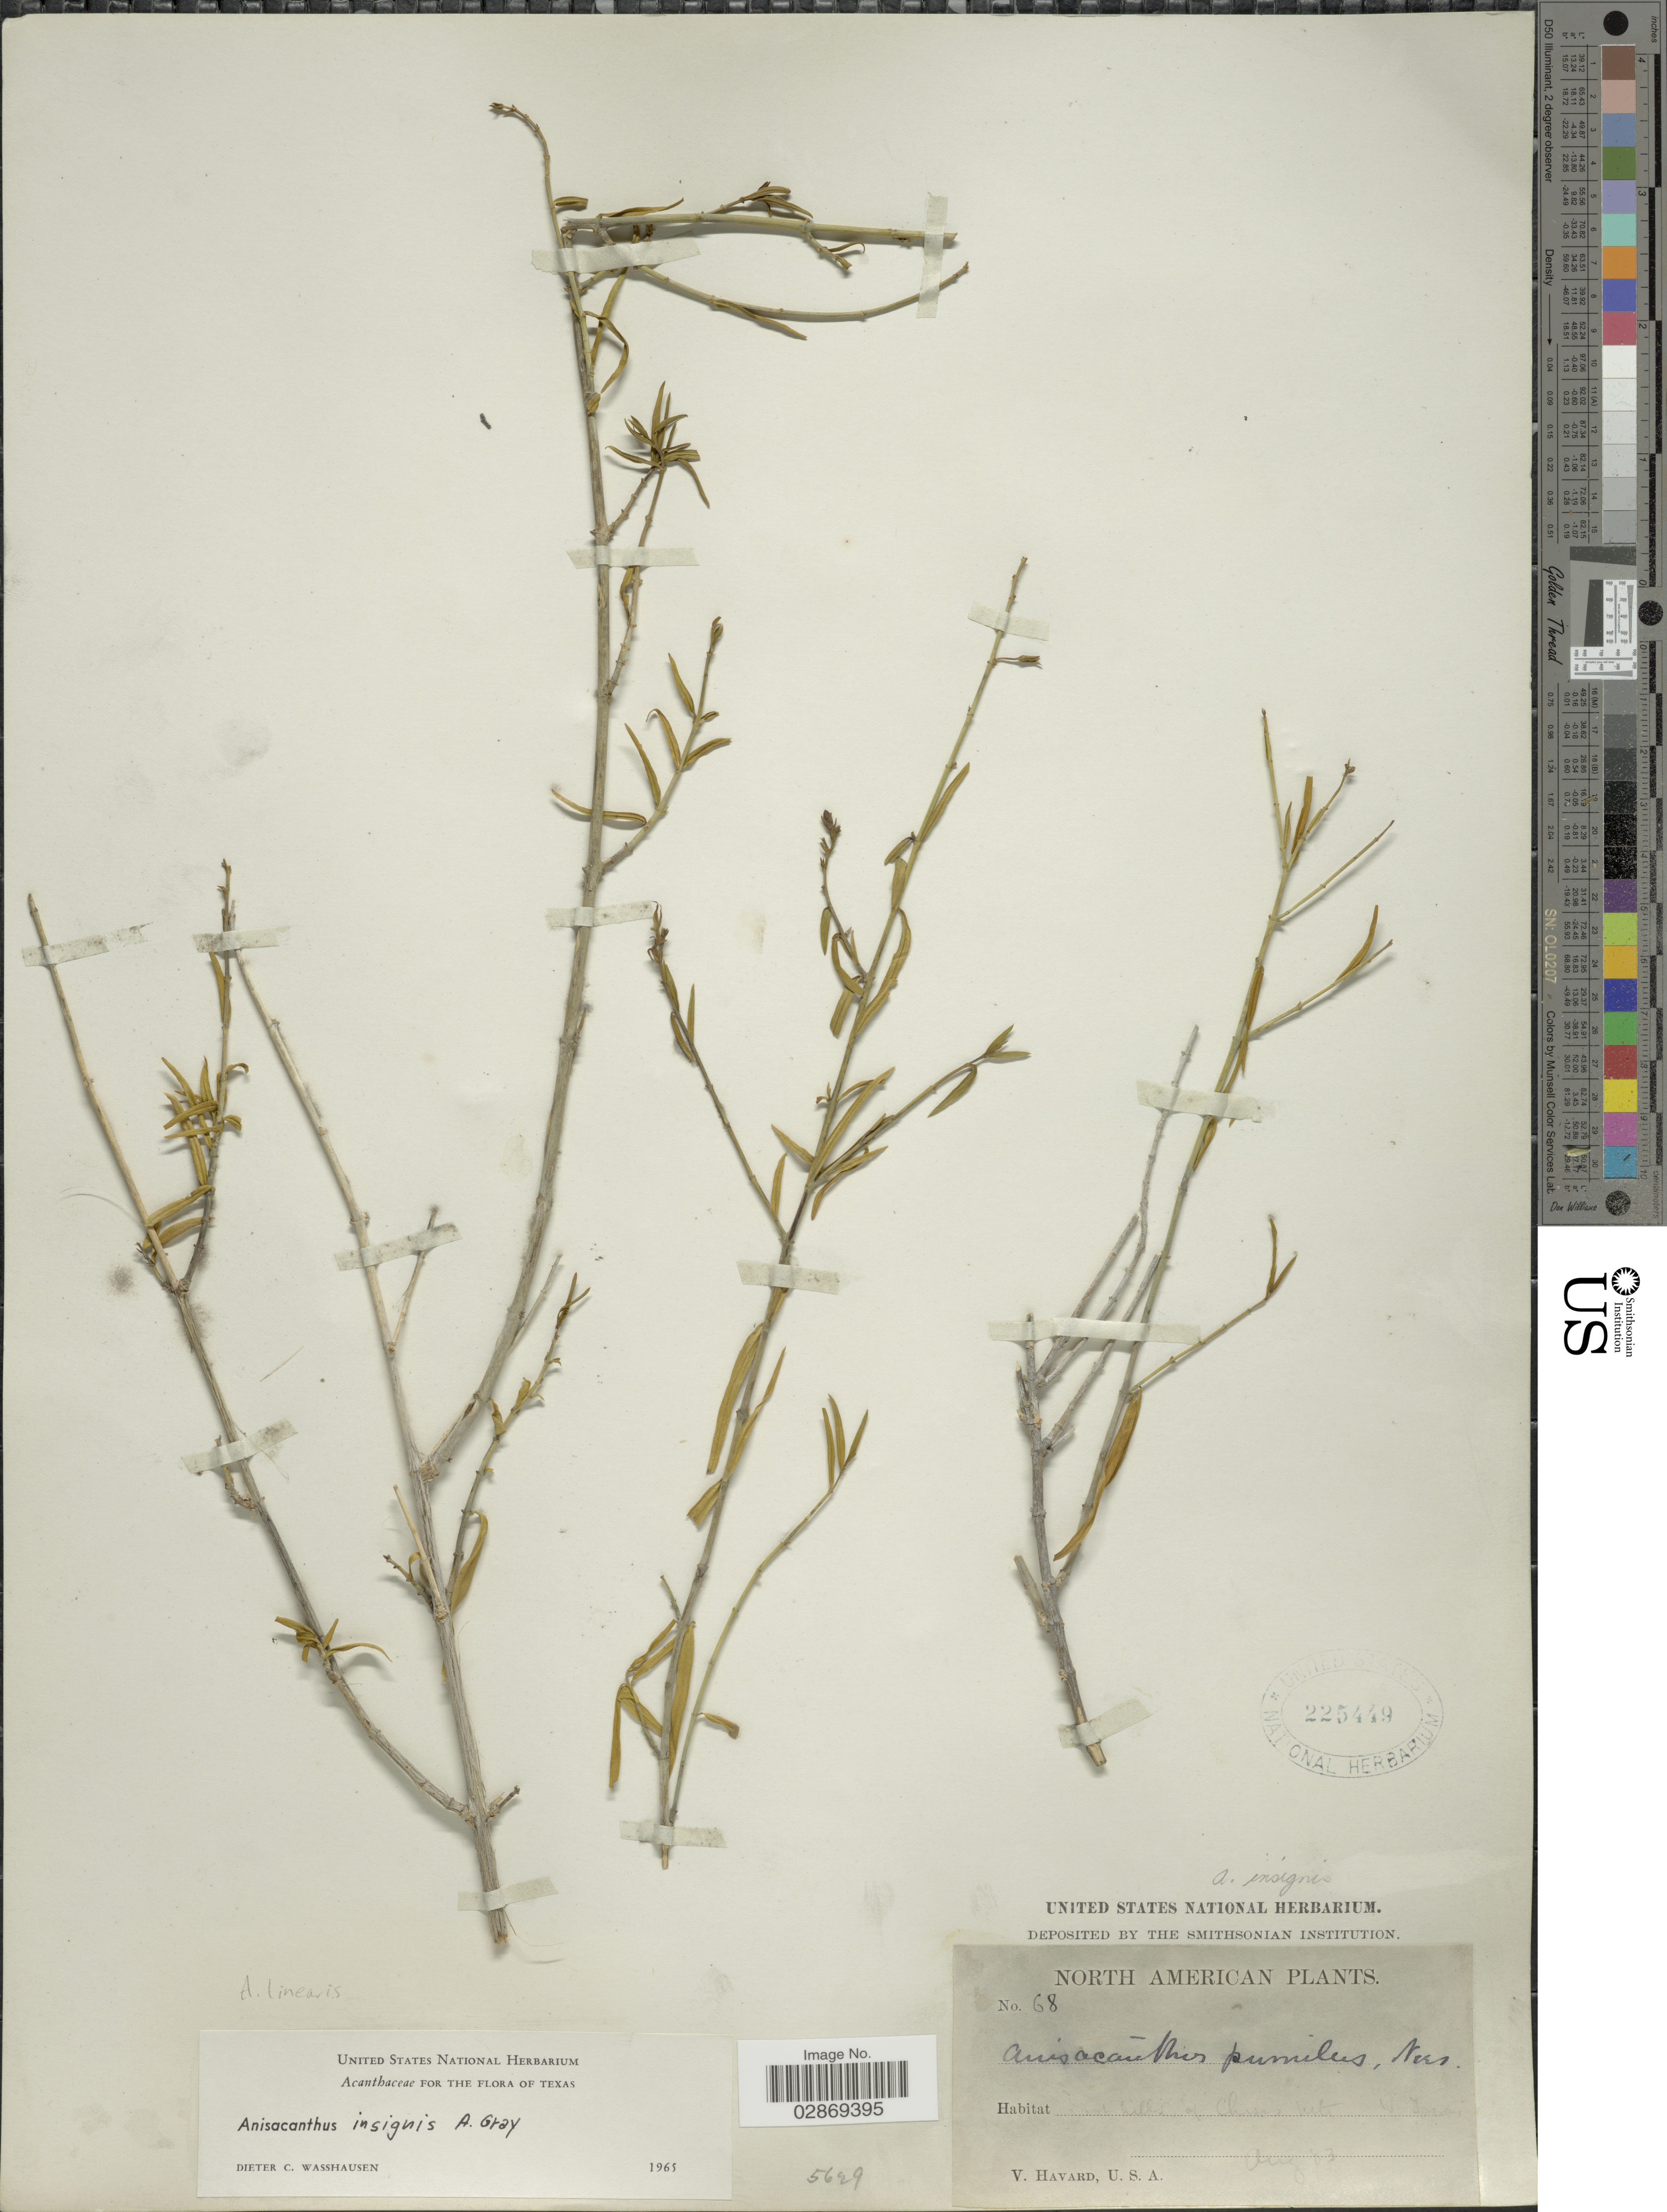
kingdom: Plantae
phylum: Tracheophyta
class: Magnoliopsida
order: Lamiales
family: Acanthaceae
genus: Anisacanthus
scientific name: Anisacanthus linearis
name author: Henrickson & E. J. Lott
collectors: V. Havard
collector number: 68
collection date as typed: Transcribed d/m/y: /8/03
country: United States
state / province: Texas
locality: Hills of Chisos Mts., W. Texas.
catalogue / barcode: US 225449